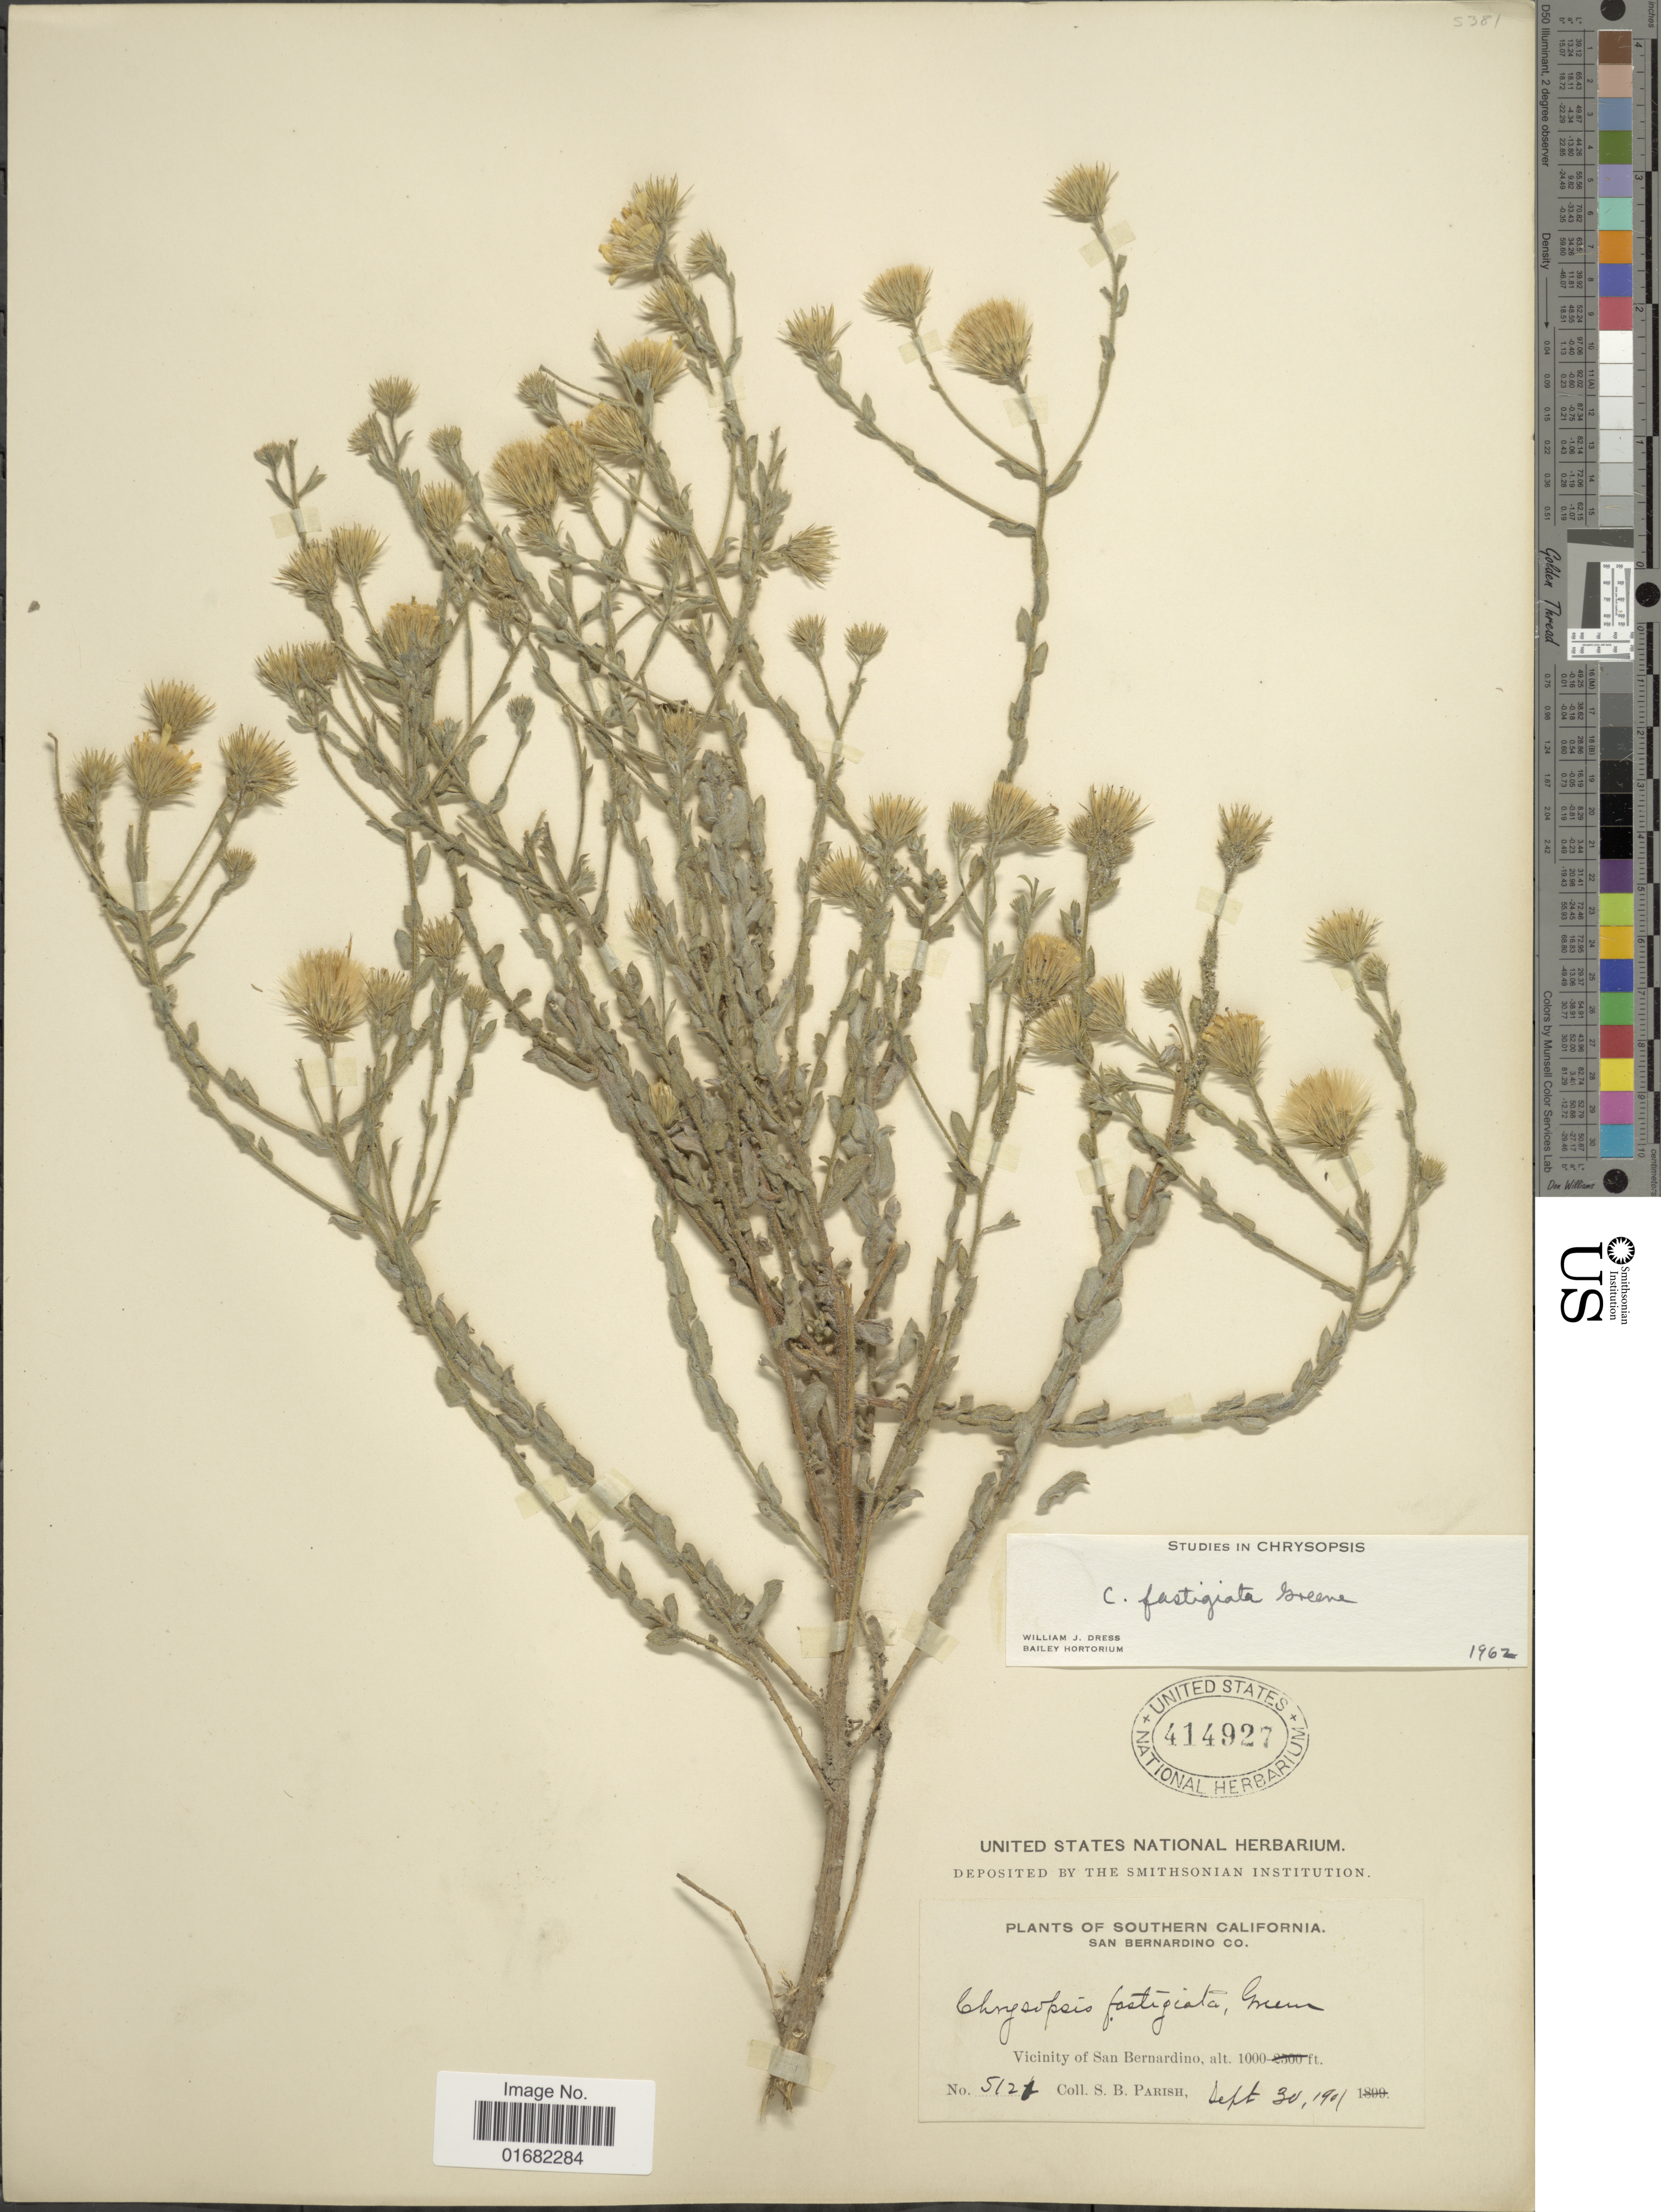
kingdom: Plantae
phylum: Tracheophyta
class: Magnoliopsida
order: Asterales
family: Asteraceae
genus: Heterotheca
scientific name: Heterotheca fastigiata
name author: (Greene) V.L. Harms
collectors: S. B. Parish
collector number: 5121*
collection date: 1901-09-30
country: United States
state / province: California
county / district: San Bernardino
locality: Southern California. San Bernardino County. Vicinity of San Bernardino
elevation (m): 305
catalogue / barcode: US 414927